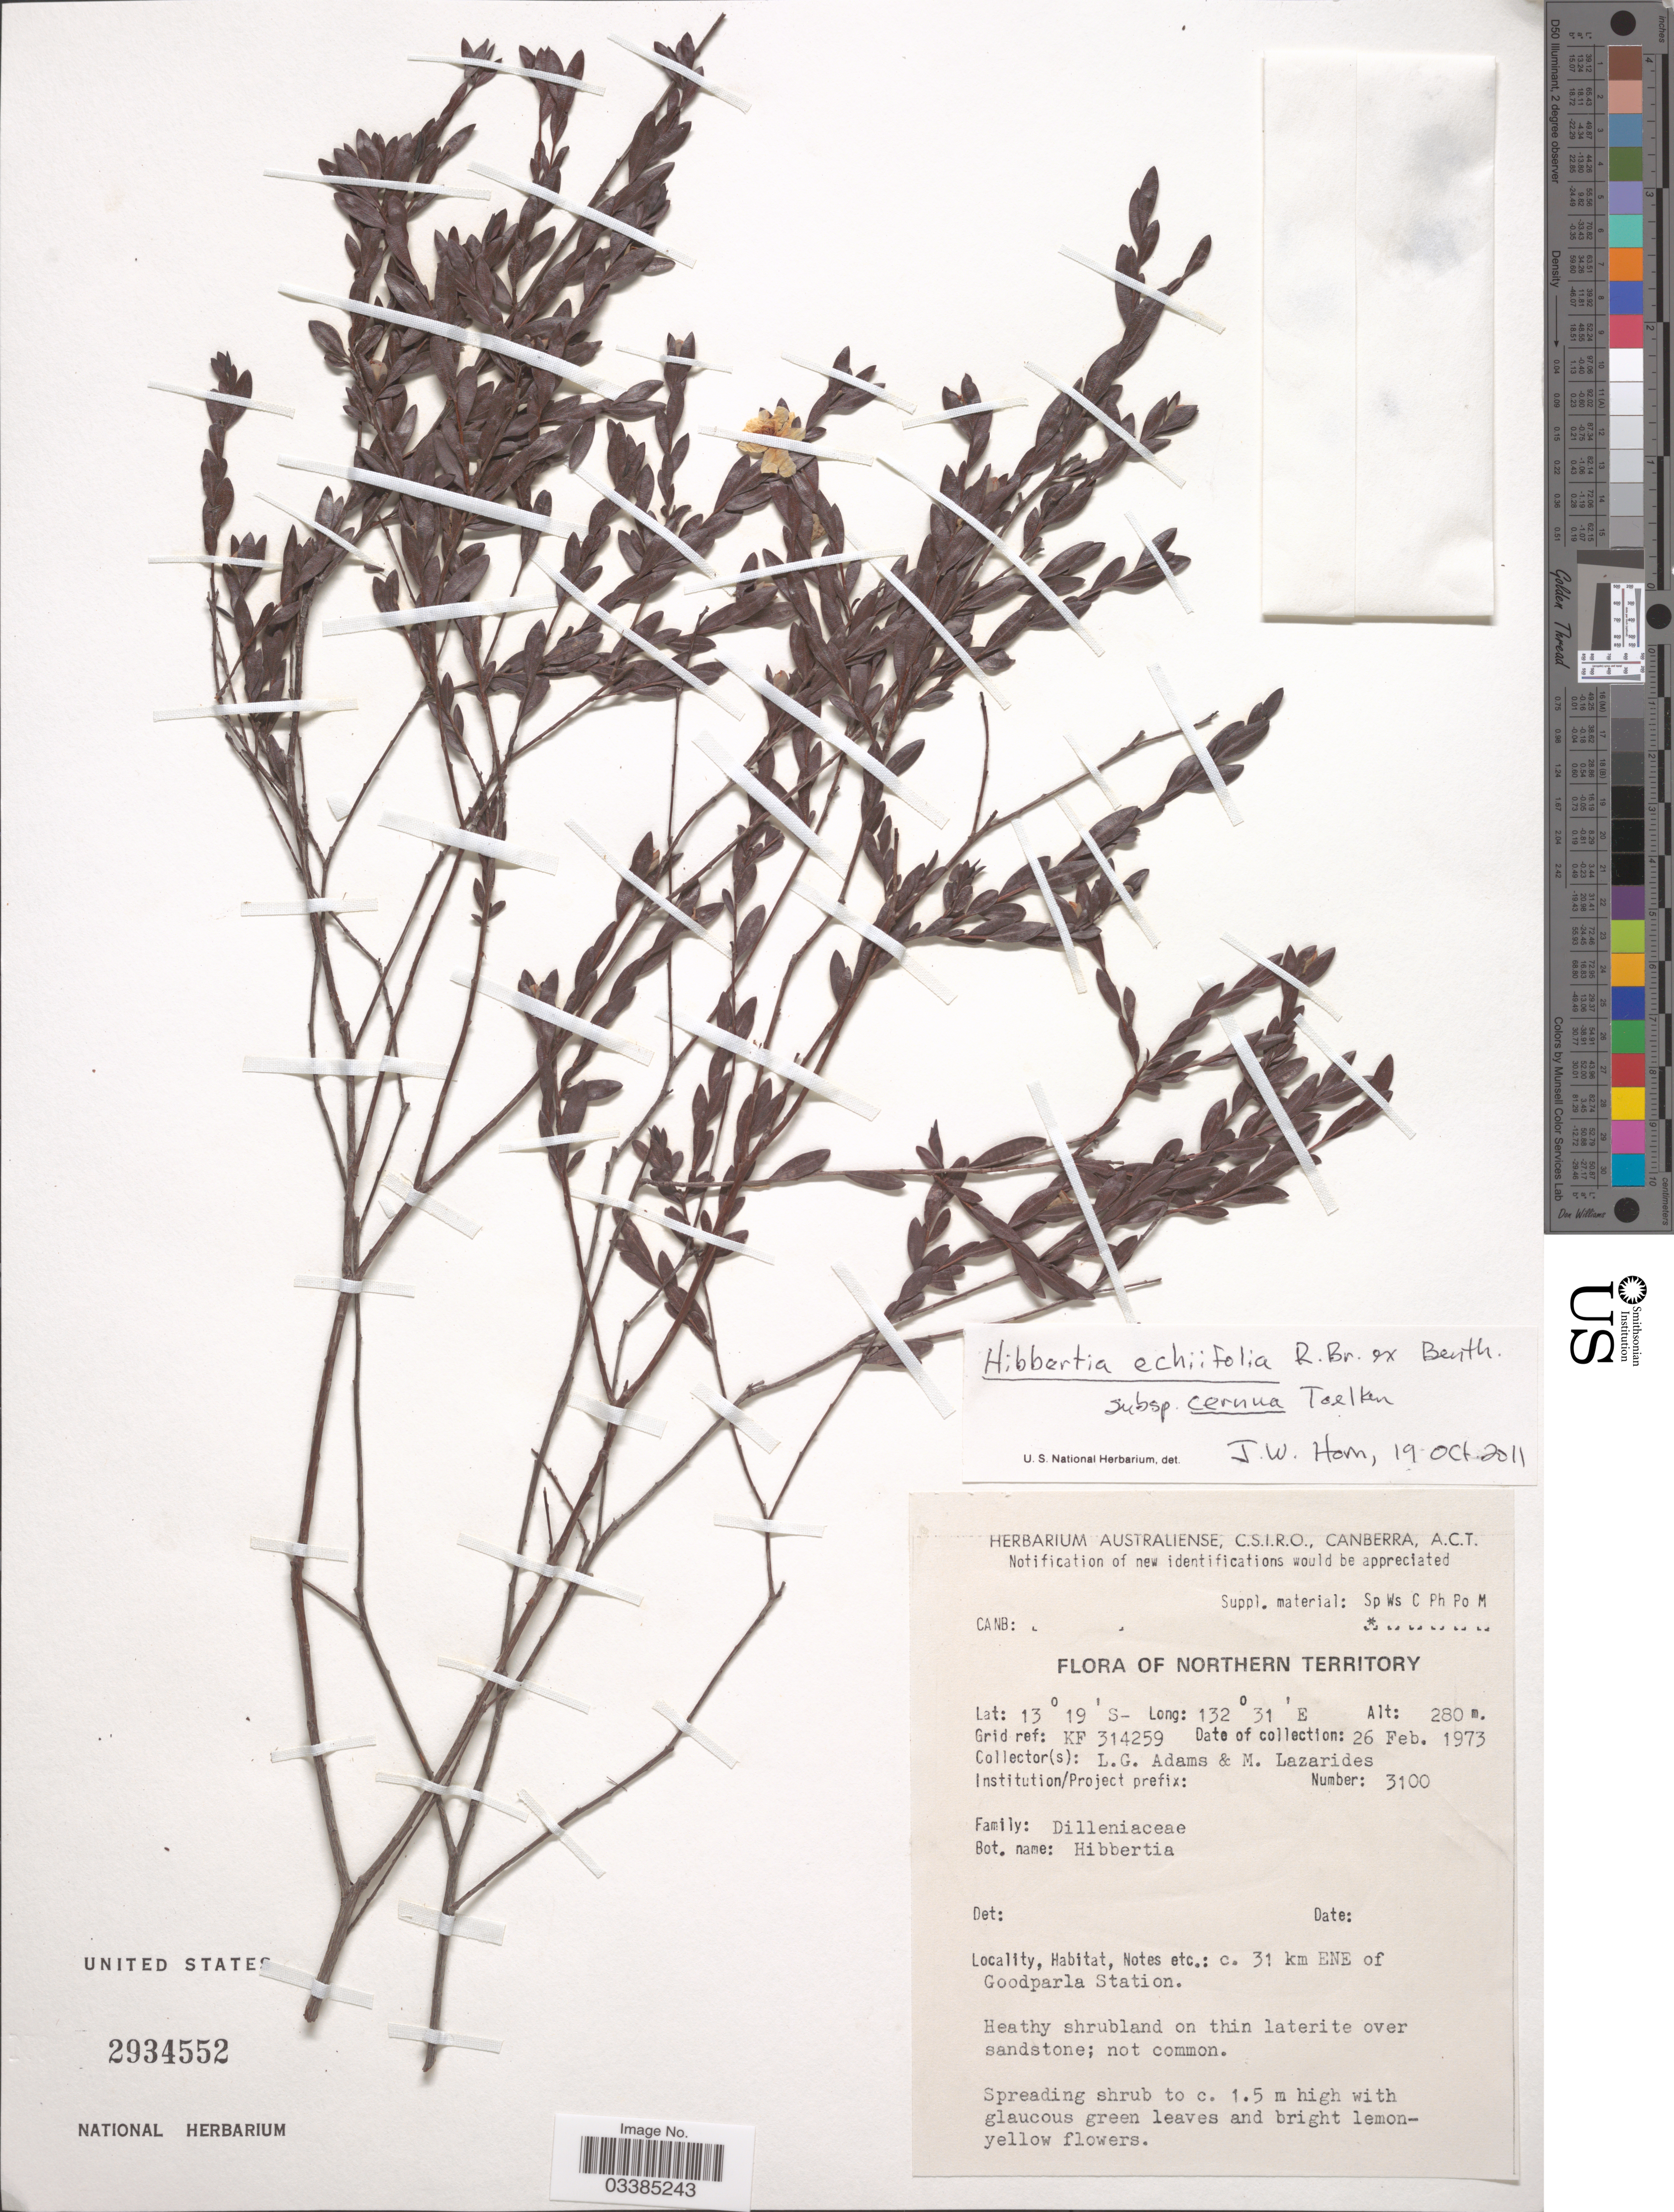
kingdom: Plantae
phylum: Tracheophyta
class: Magnoliopsida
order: Dilleniales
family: Dilleniaceae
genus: Hibbertia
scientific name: Hibbertia sp.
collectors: L. G. Adams & M. Lazarides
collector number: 3100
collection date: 1973-02-26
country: Australia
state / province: Northern Territory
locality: Grid ref: KF 314259. C. 31 km ENE of Goodparla Station.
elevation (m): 280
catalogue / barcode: US 2934552